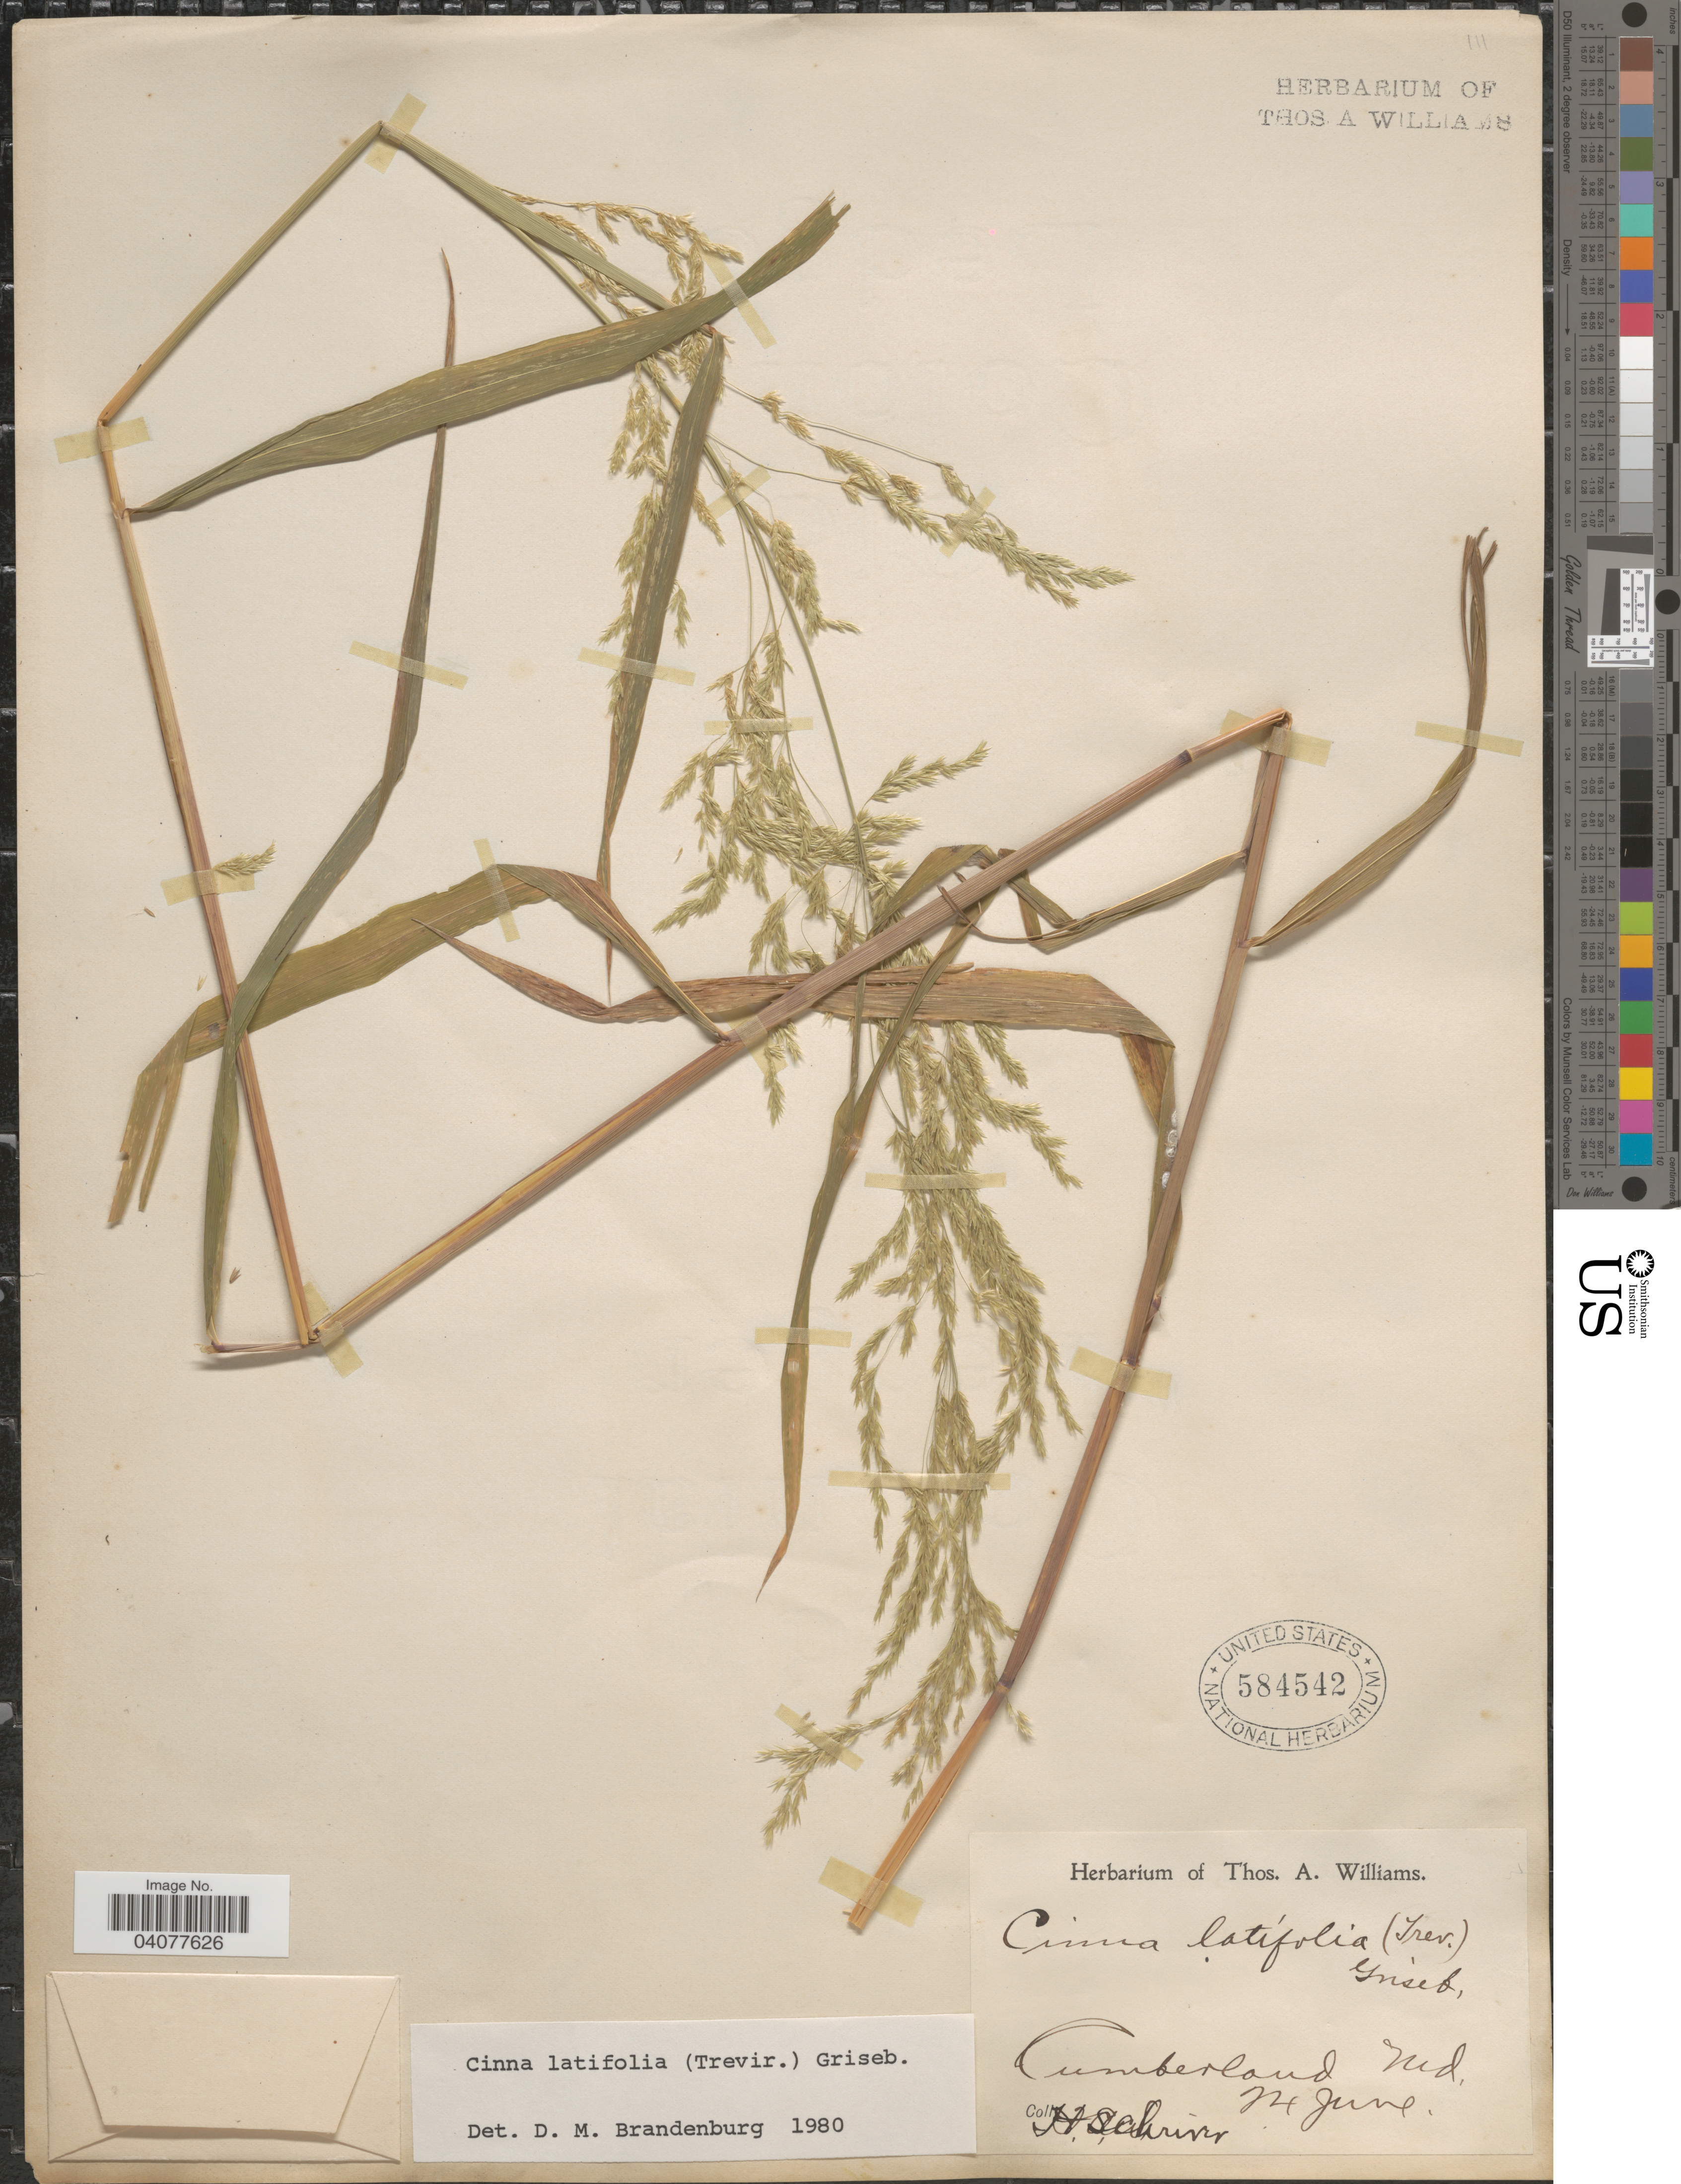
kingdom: Plantae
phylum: Tracheophyta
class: Liliopsida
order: Poales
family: Poaceae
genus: Cinna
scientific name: Cinna latifolia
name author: (Trevir. ex Goeppert) Griseb.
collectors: H. Schrimer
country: United States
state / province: Maryland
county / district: Allegany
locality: Cumberland Md.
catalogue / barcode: US 584542